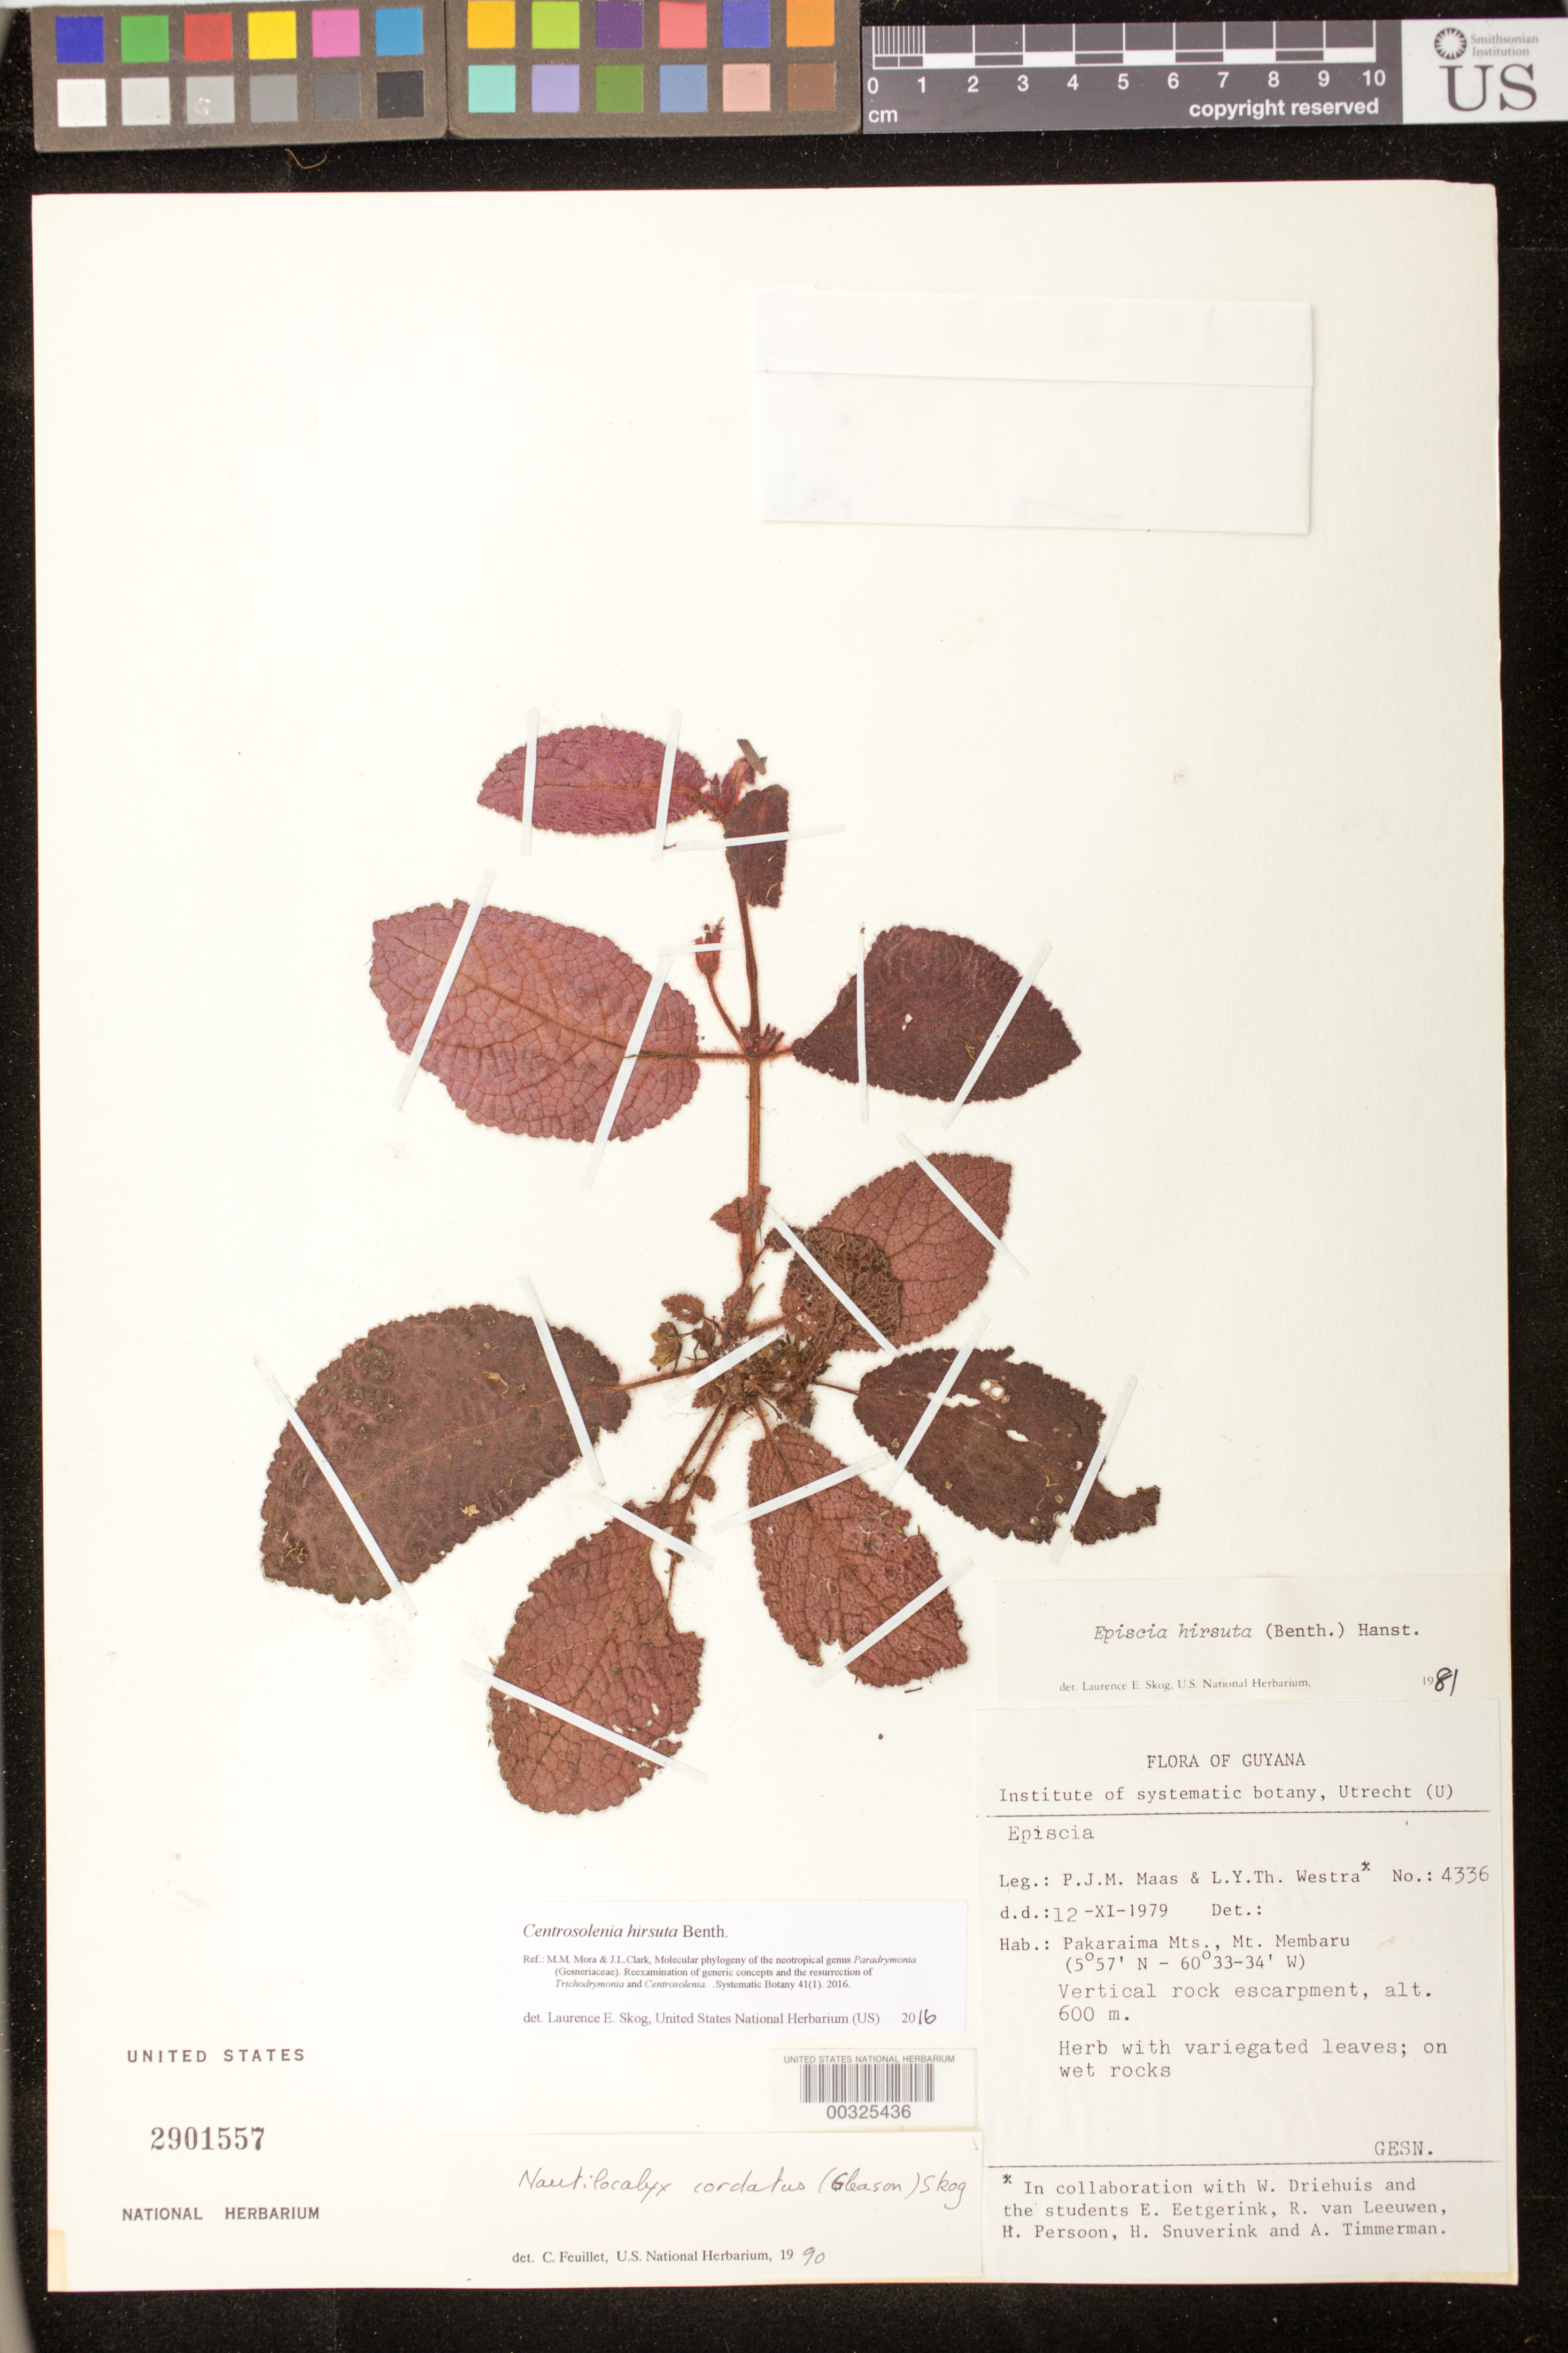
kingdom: Plantae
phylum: Tracheophyta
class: Magnoliopsida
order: Lamiales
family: Gesneriaceae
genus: Centrosolenia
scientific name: Centrosolenia hirsuta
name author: Benth.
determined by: Skog, Laurence E.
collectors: P. Maas, L. Y. T. Westra & et al.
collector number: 4336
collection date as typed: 12 Nov 1979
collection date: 1979-11-12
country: Guyana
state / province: Cuyuni-Mazaruni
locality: Pakaraima Mts., Mt. Membaru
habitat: Vertical rock escarpment; on wet rocks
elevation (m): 600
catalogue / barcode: US 2901557